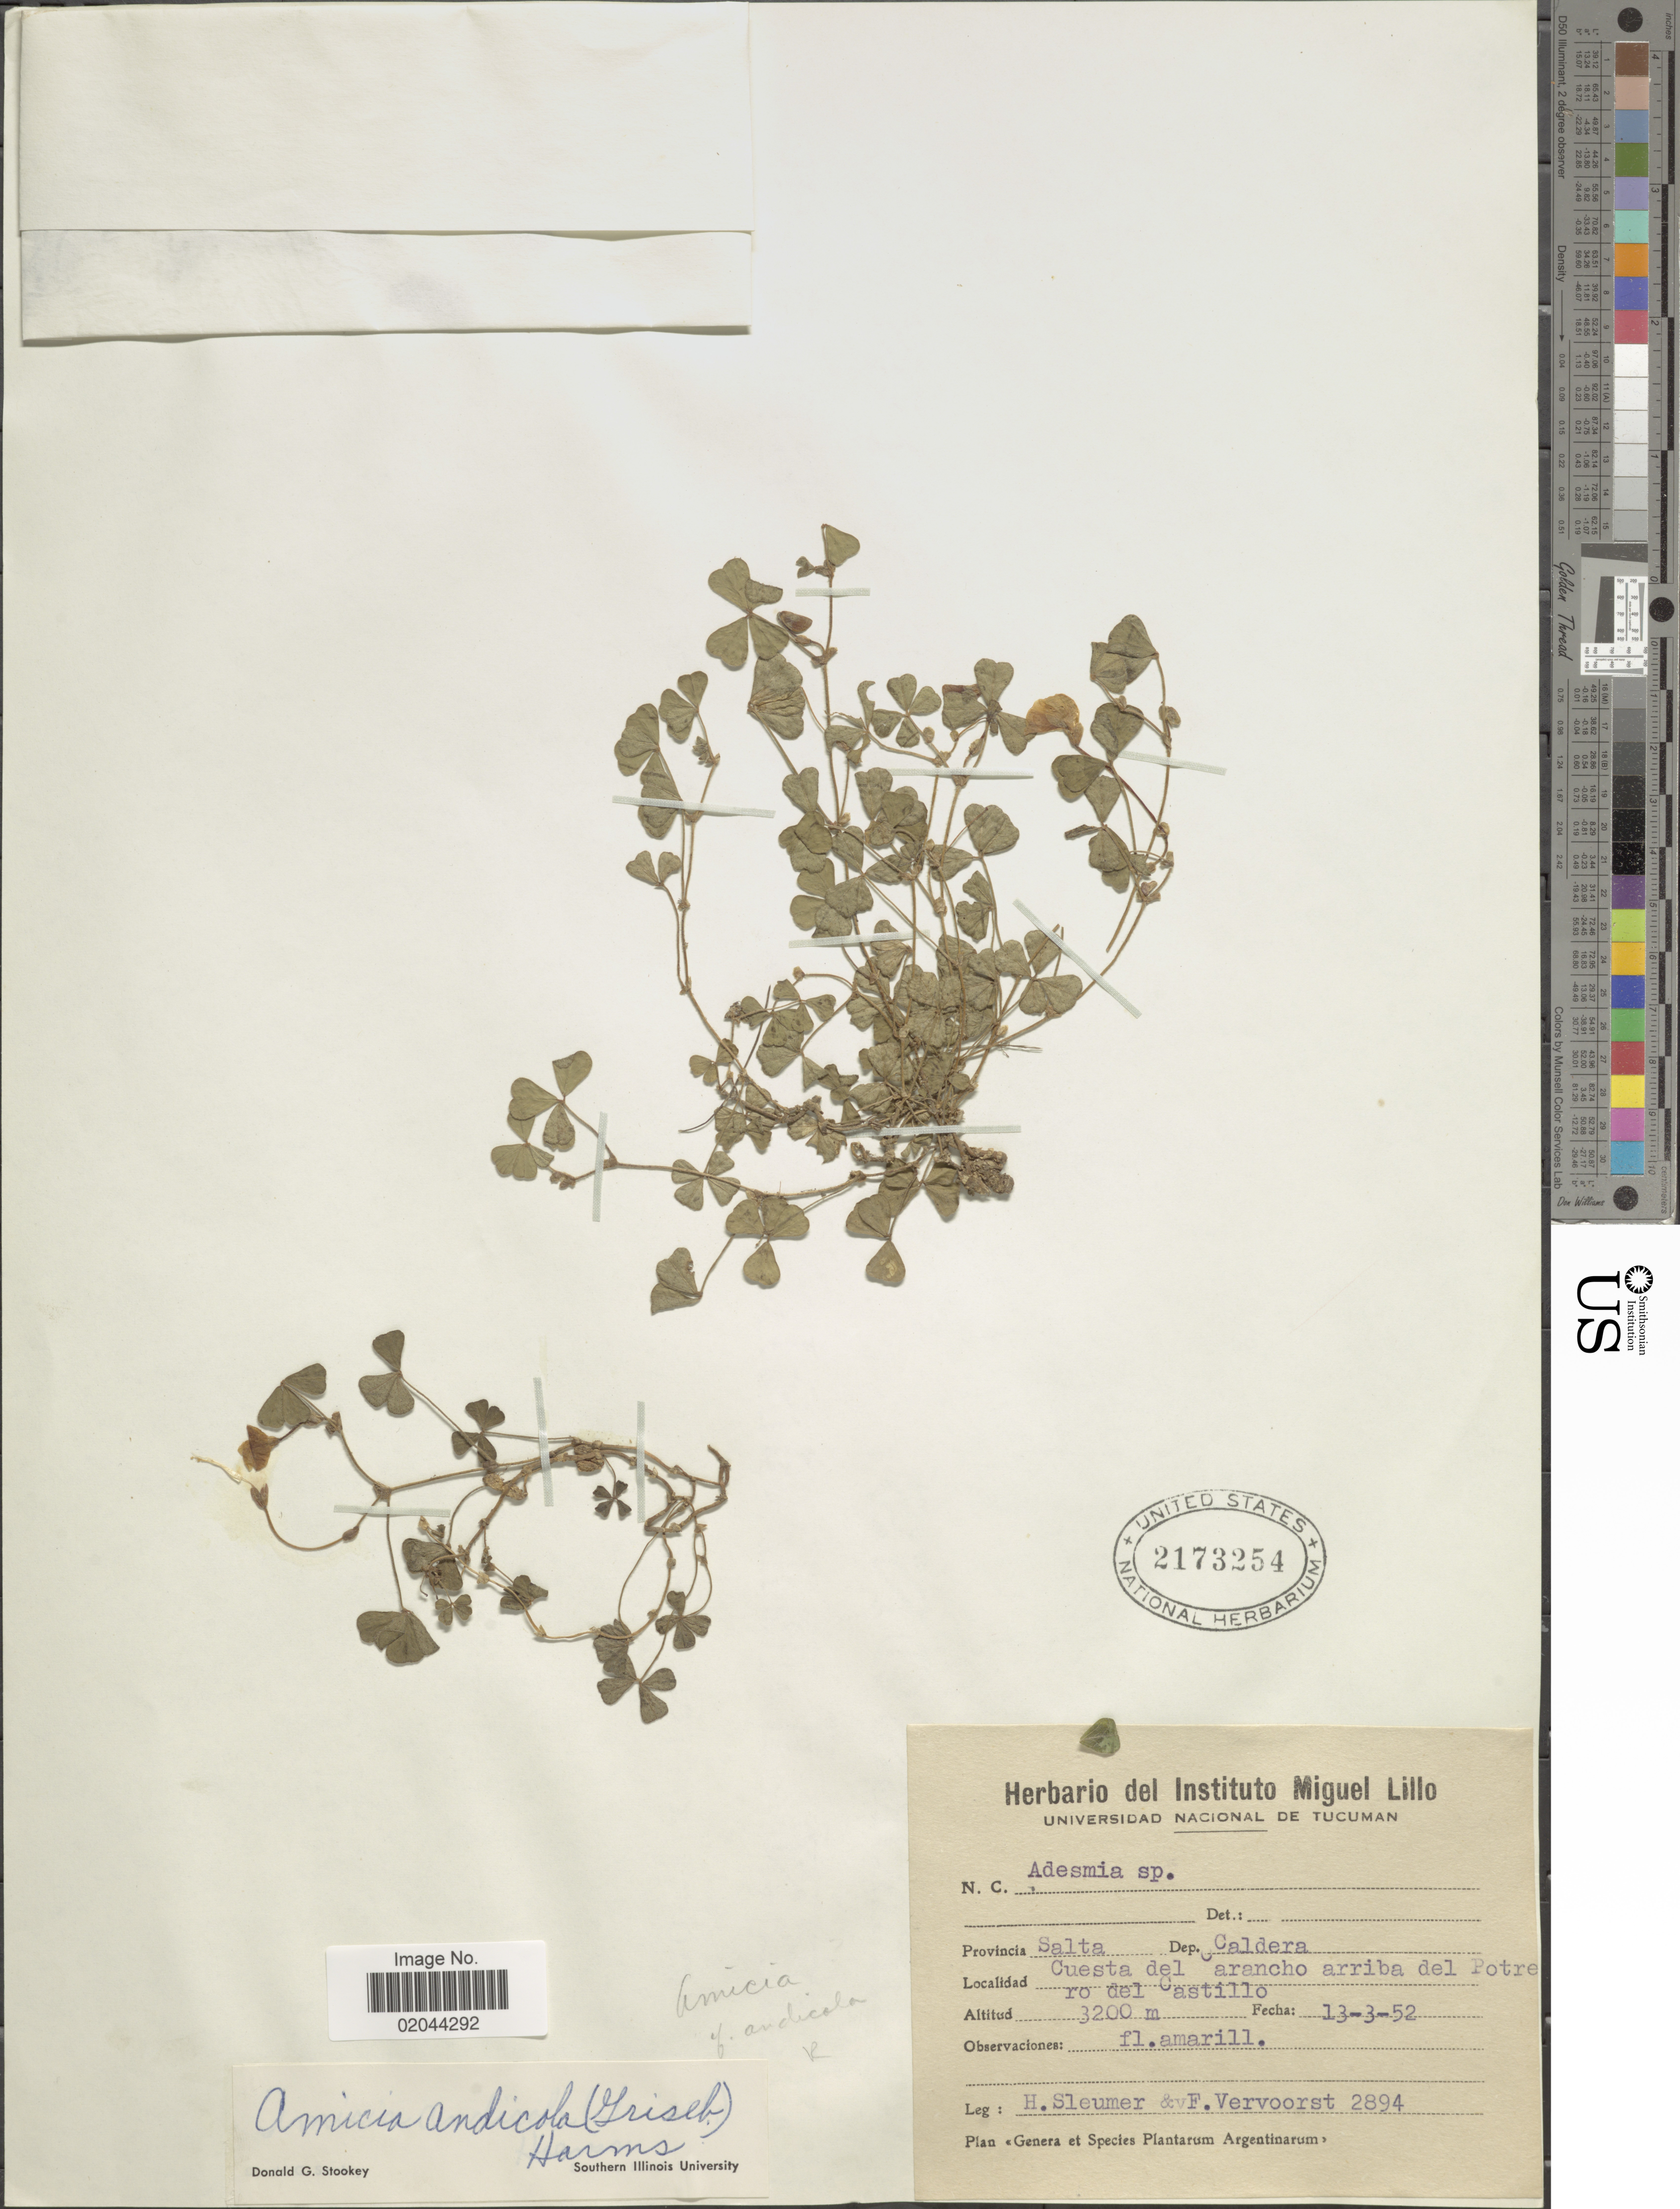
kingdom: Plantae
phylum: Tracheophyta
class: Magnoliopsida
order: Fabales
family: Fabaceae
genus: Amicia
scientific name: Amicia andicola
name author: (Griseb.) Harms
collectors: H. O. Sleumer & F. Vervoorst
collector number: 2894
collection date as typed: Transcribed d/m/y: 13/3/52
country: Argentina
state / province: Salta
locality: Dep. Caldera, Cuesta del arancho arriba del Portrero del Castillo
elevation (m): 3200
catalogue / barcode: US 2173254